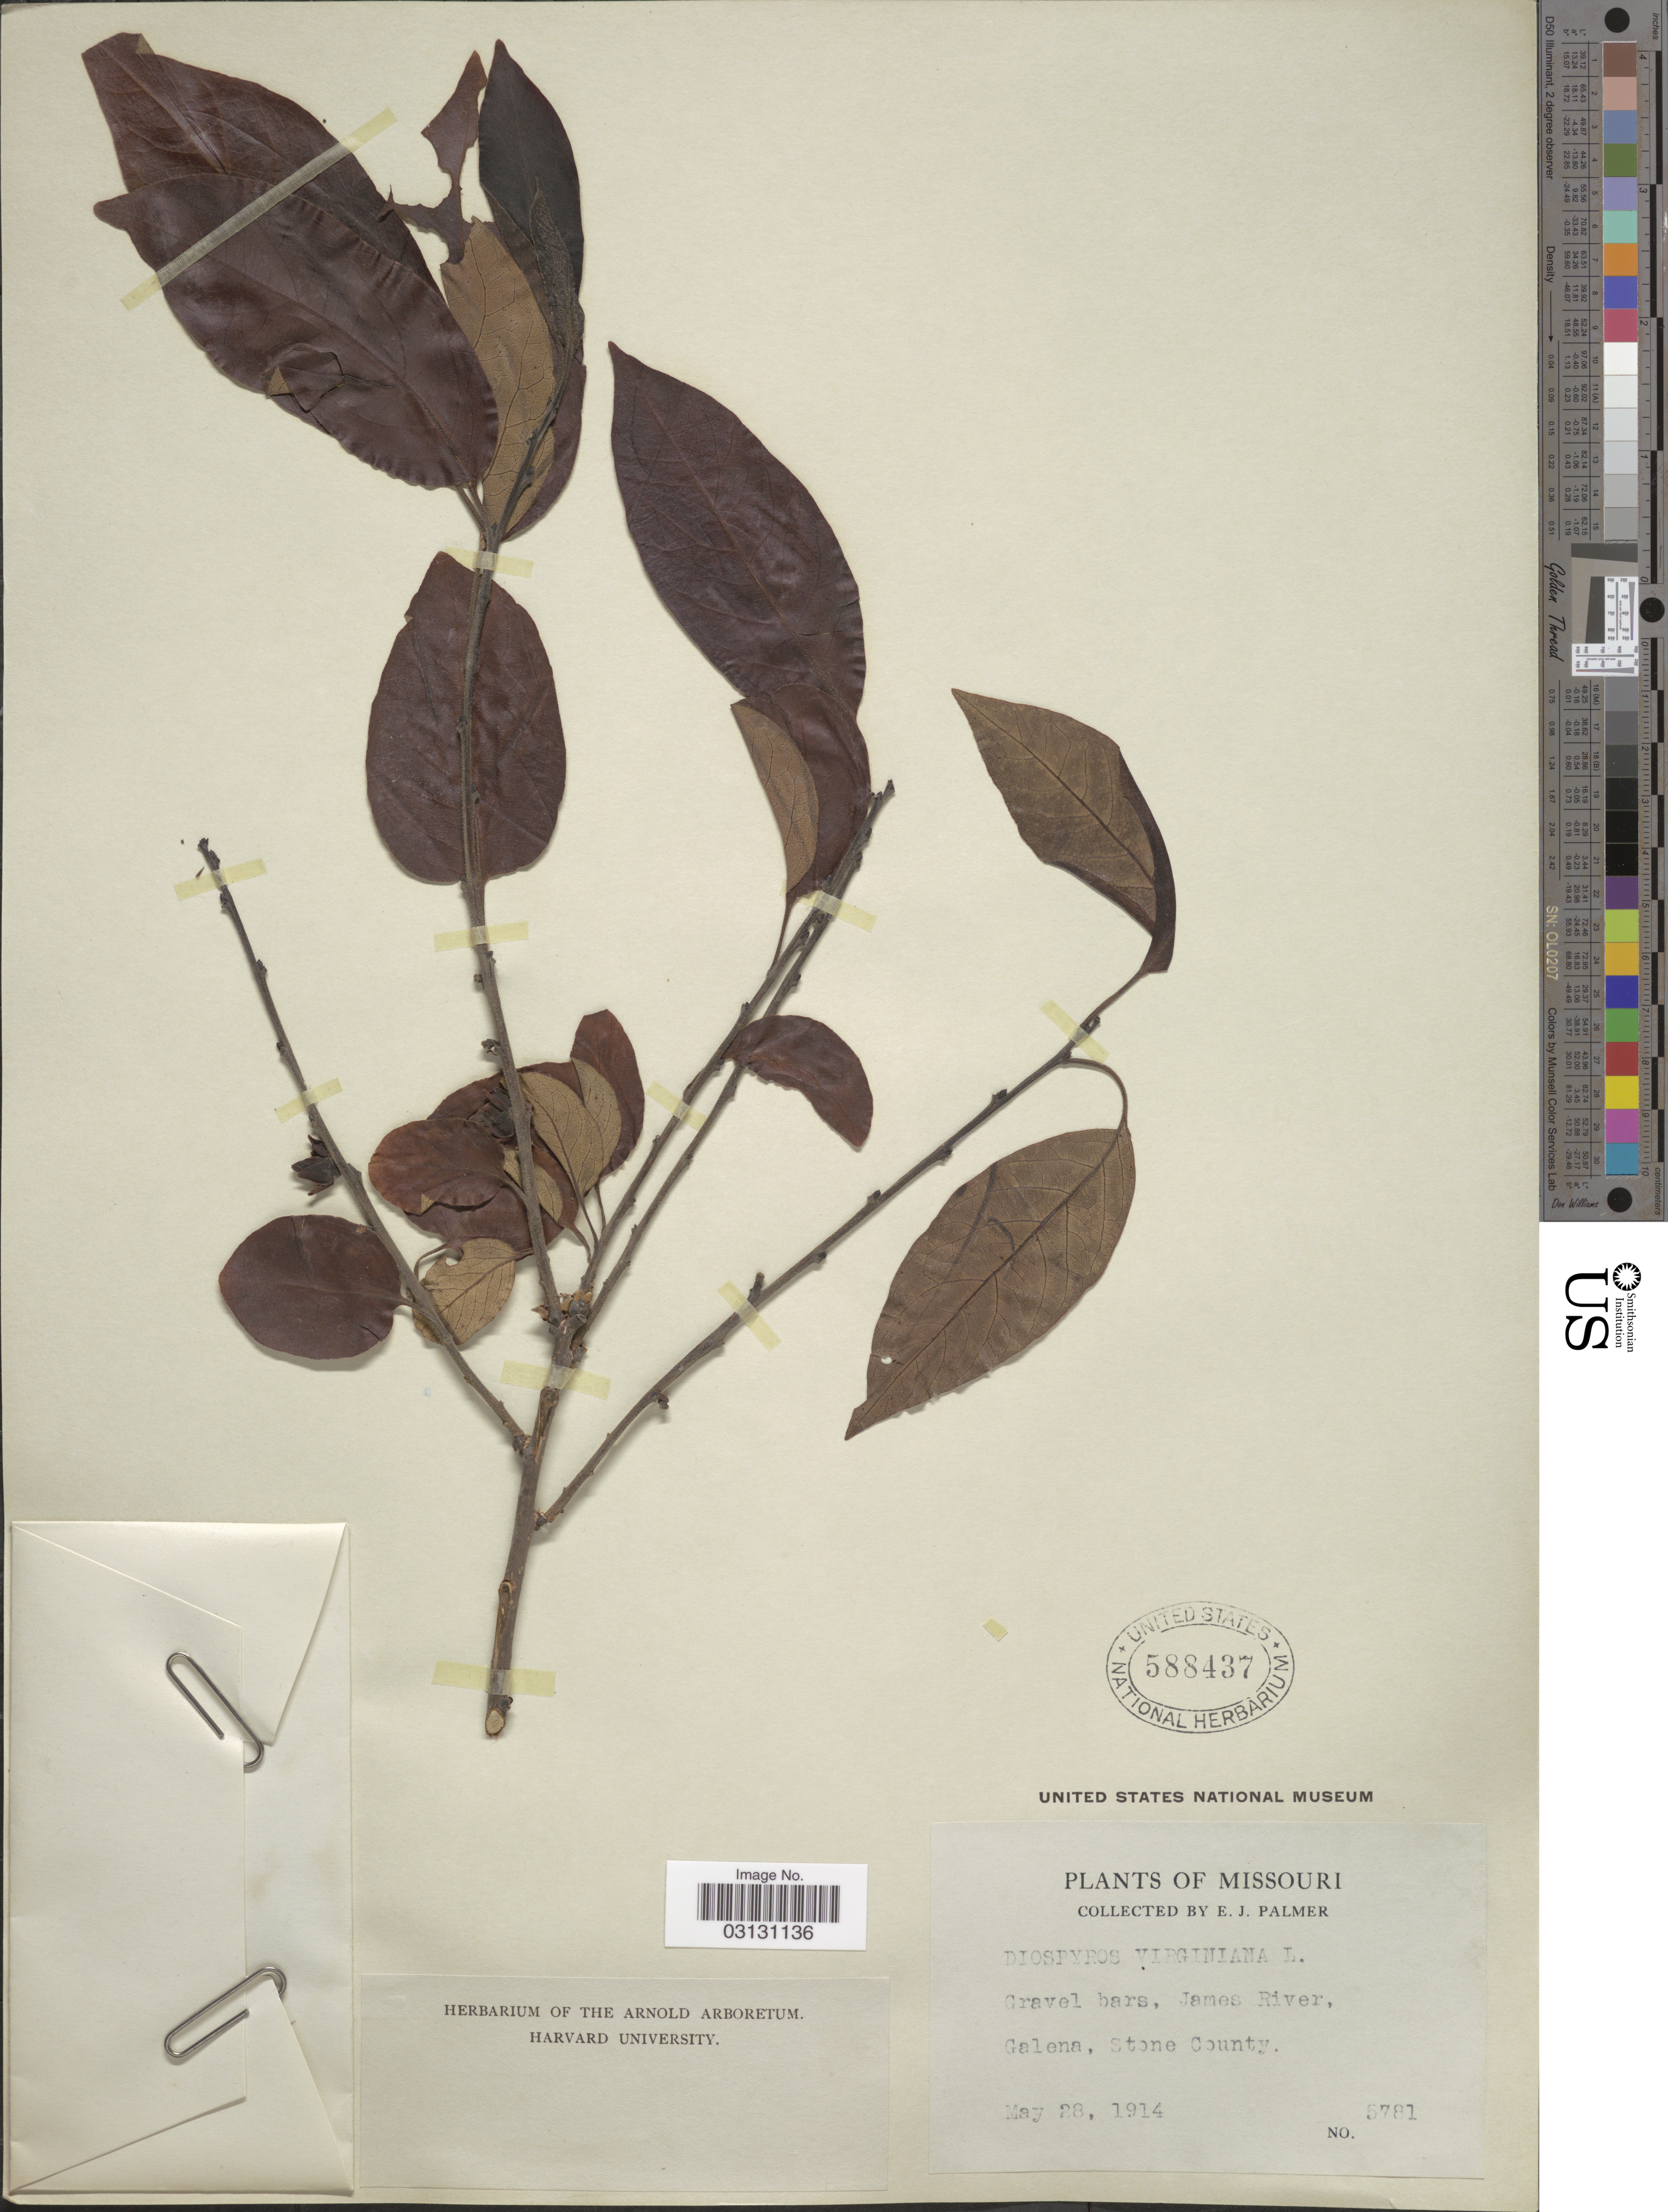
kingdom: Plantae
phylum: Tracheophyta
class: Magnoliopsida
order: Ericales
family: Ebenaceae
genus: Diospyros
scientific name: Diospyros virginiana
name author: L.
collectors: E. J. Palmer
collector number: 5781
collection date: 1914-05-28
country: United States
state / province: Missouri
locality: Gravel bars, James River, Galena, Stone County.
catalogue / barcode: US 588437